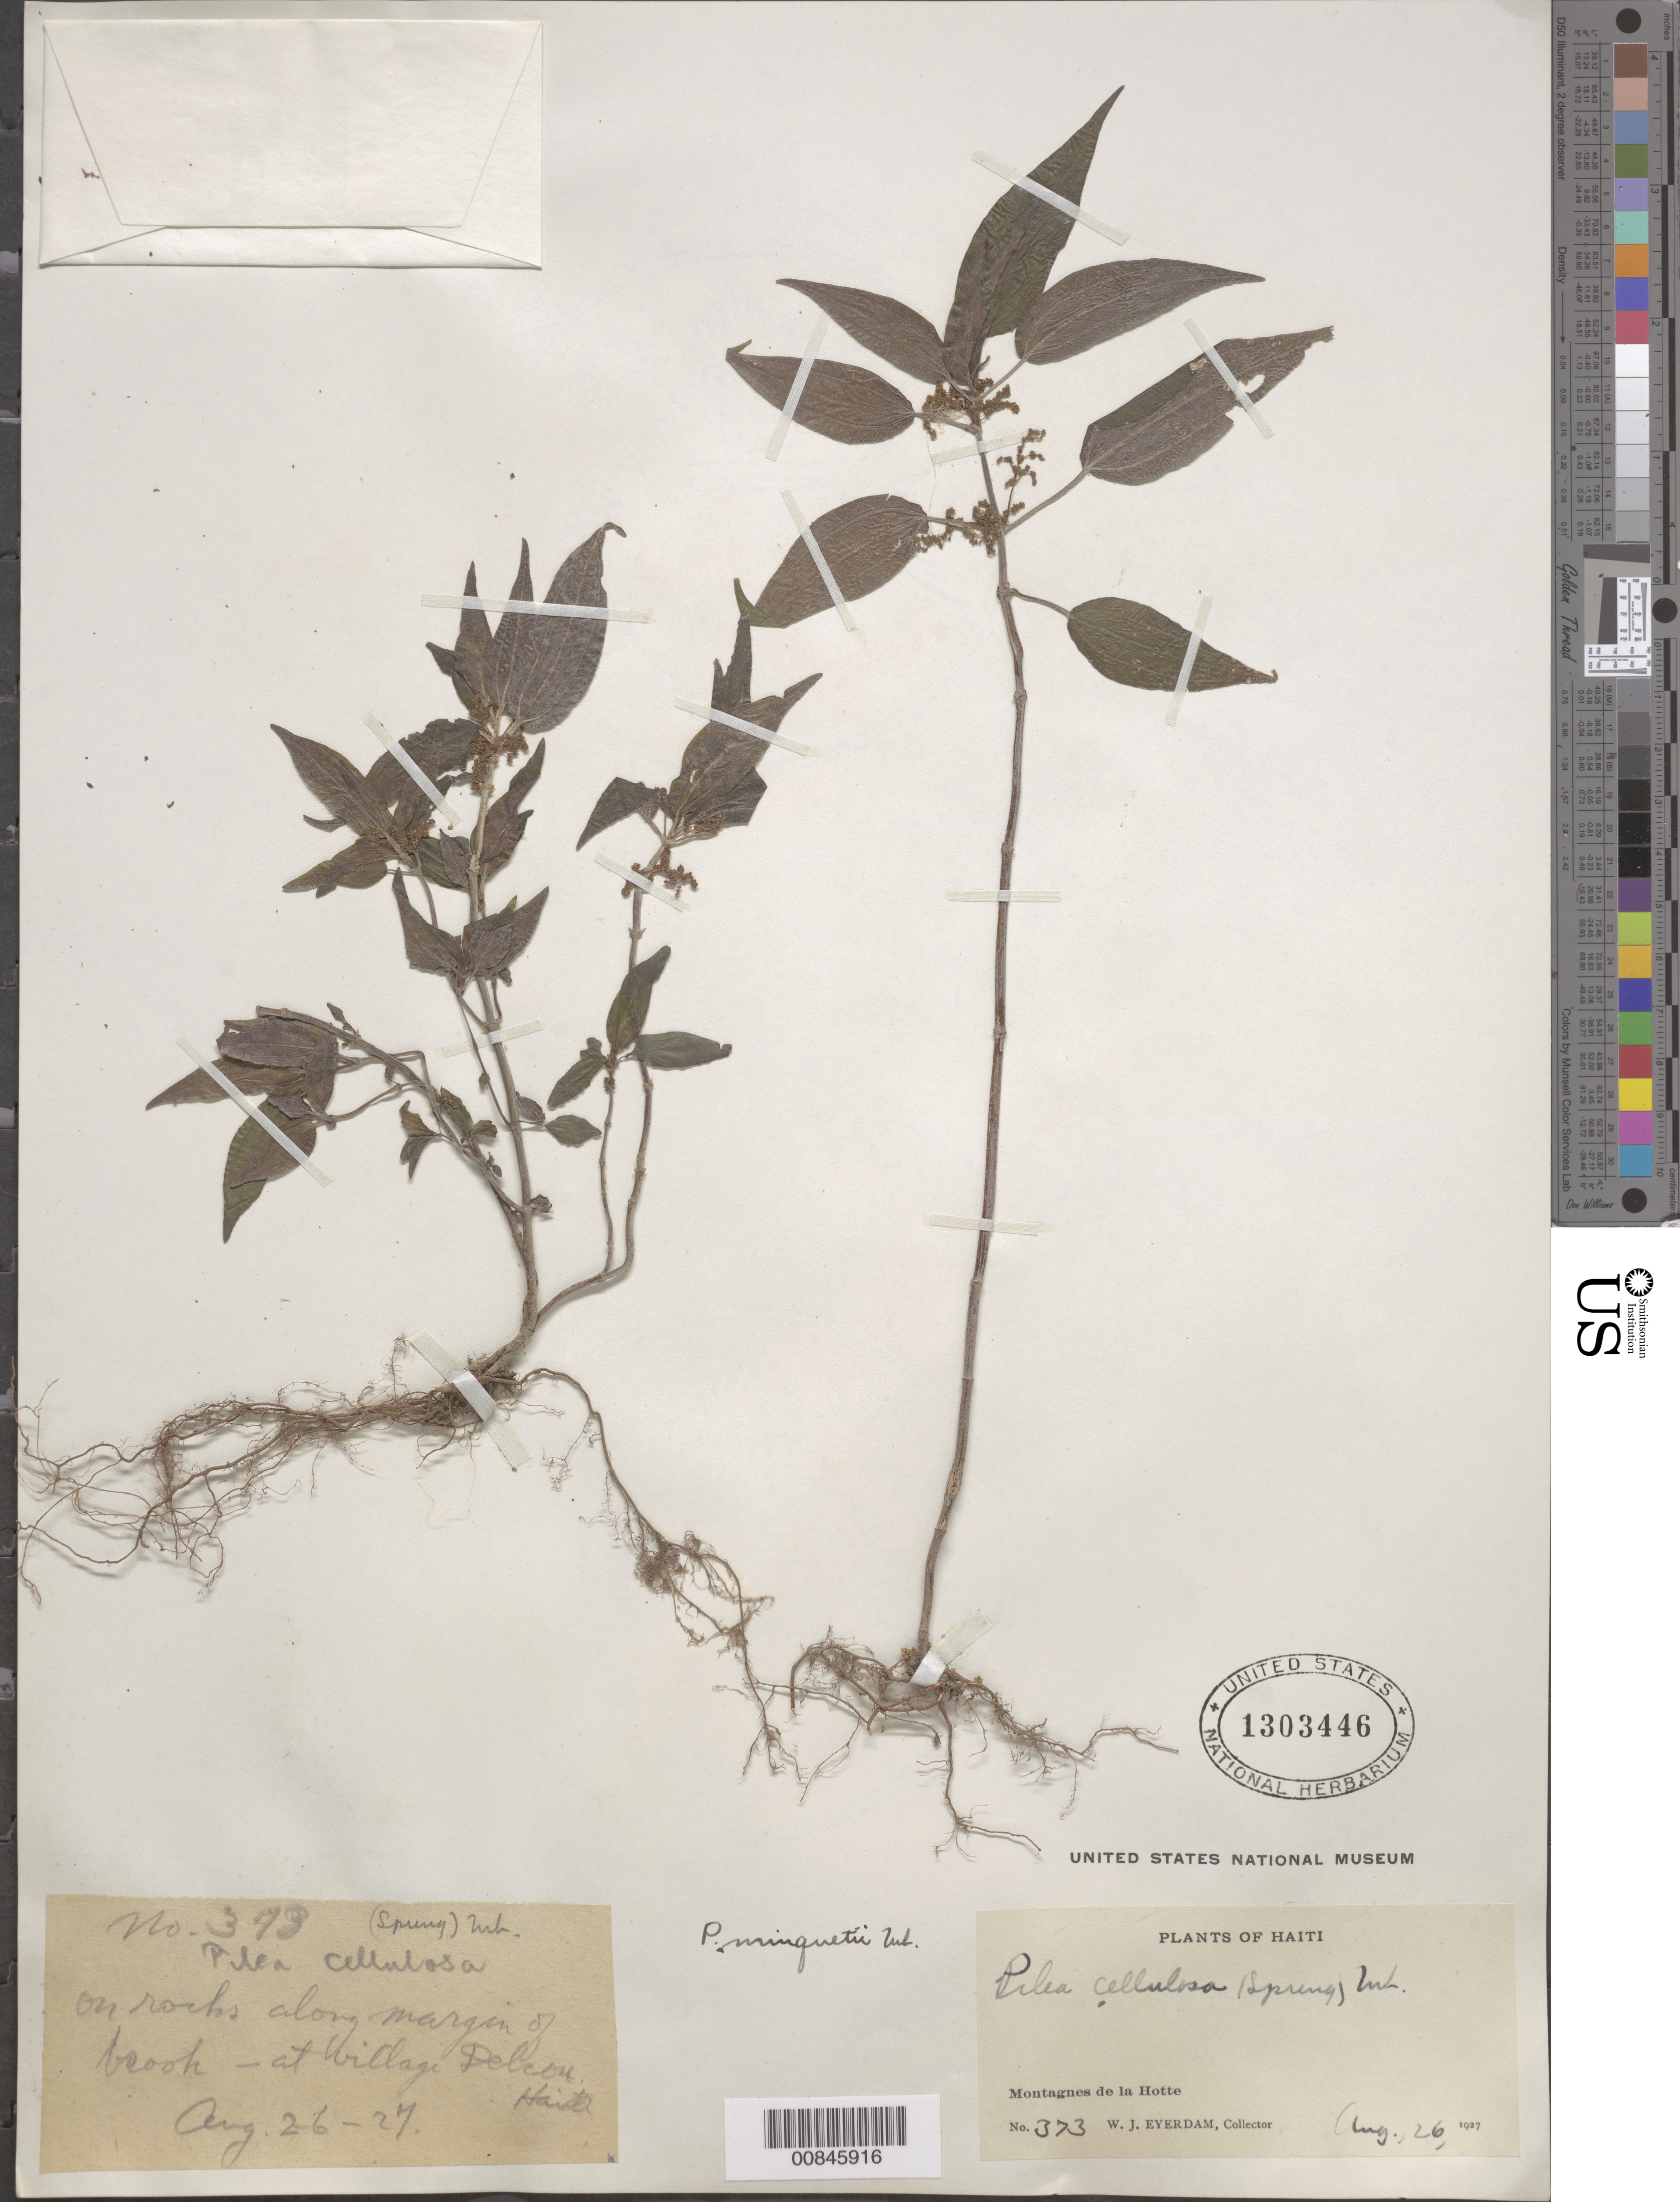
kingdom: Plantae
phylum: Tracheophyta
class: Magnoliopsida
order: Rosales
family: Urticaceae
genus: Pilea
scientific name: Pilea minguetii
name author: Urb.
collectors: W. J. Eyerdam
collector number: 373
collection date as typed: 26 Aug 1927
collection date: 1927-08-26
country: Haiti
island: Hispaniola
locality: Montagnes de la Hotte. At village Delcou.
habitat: On rocks along margin of brook.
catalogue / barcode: US 1303446